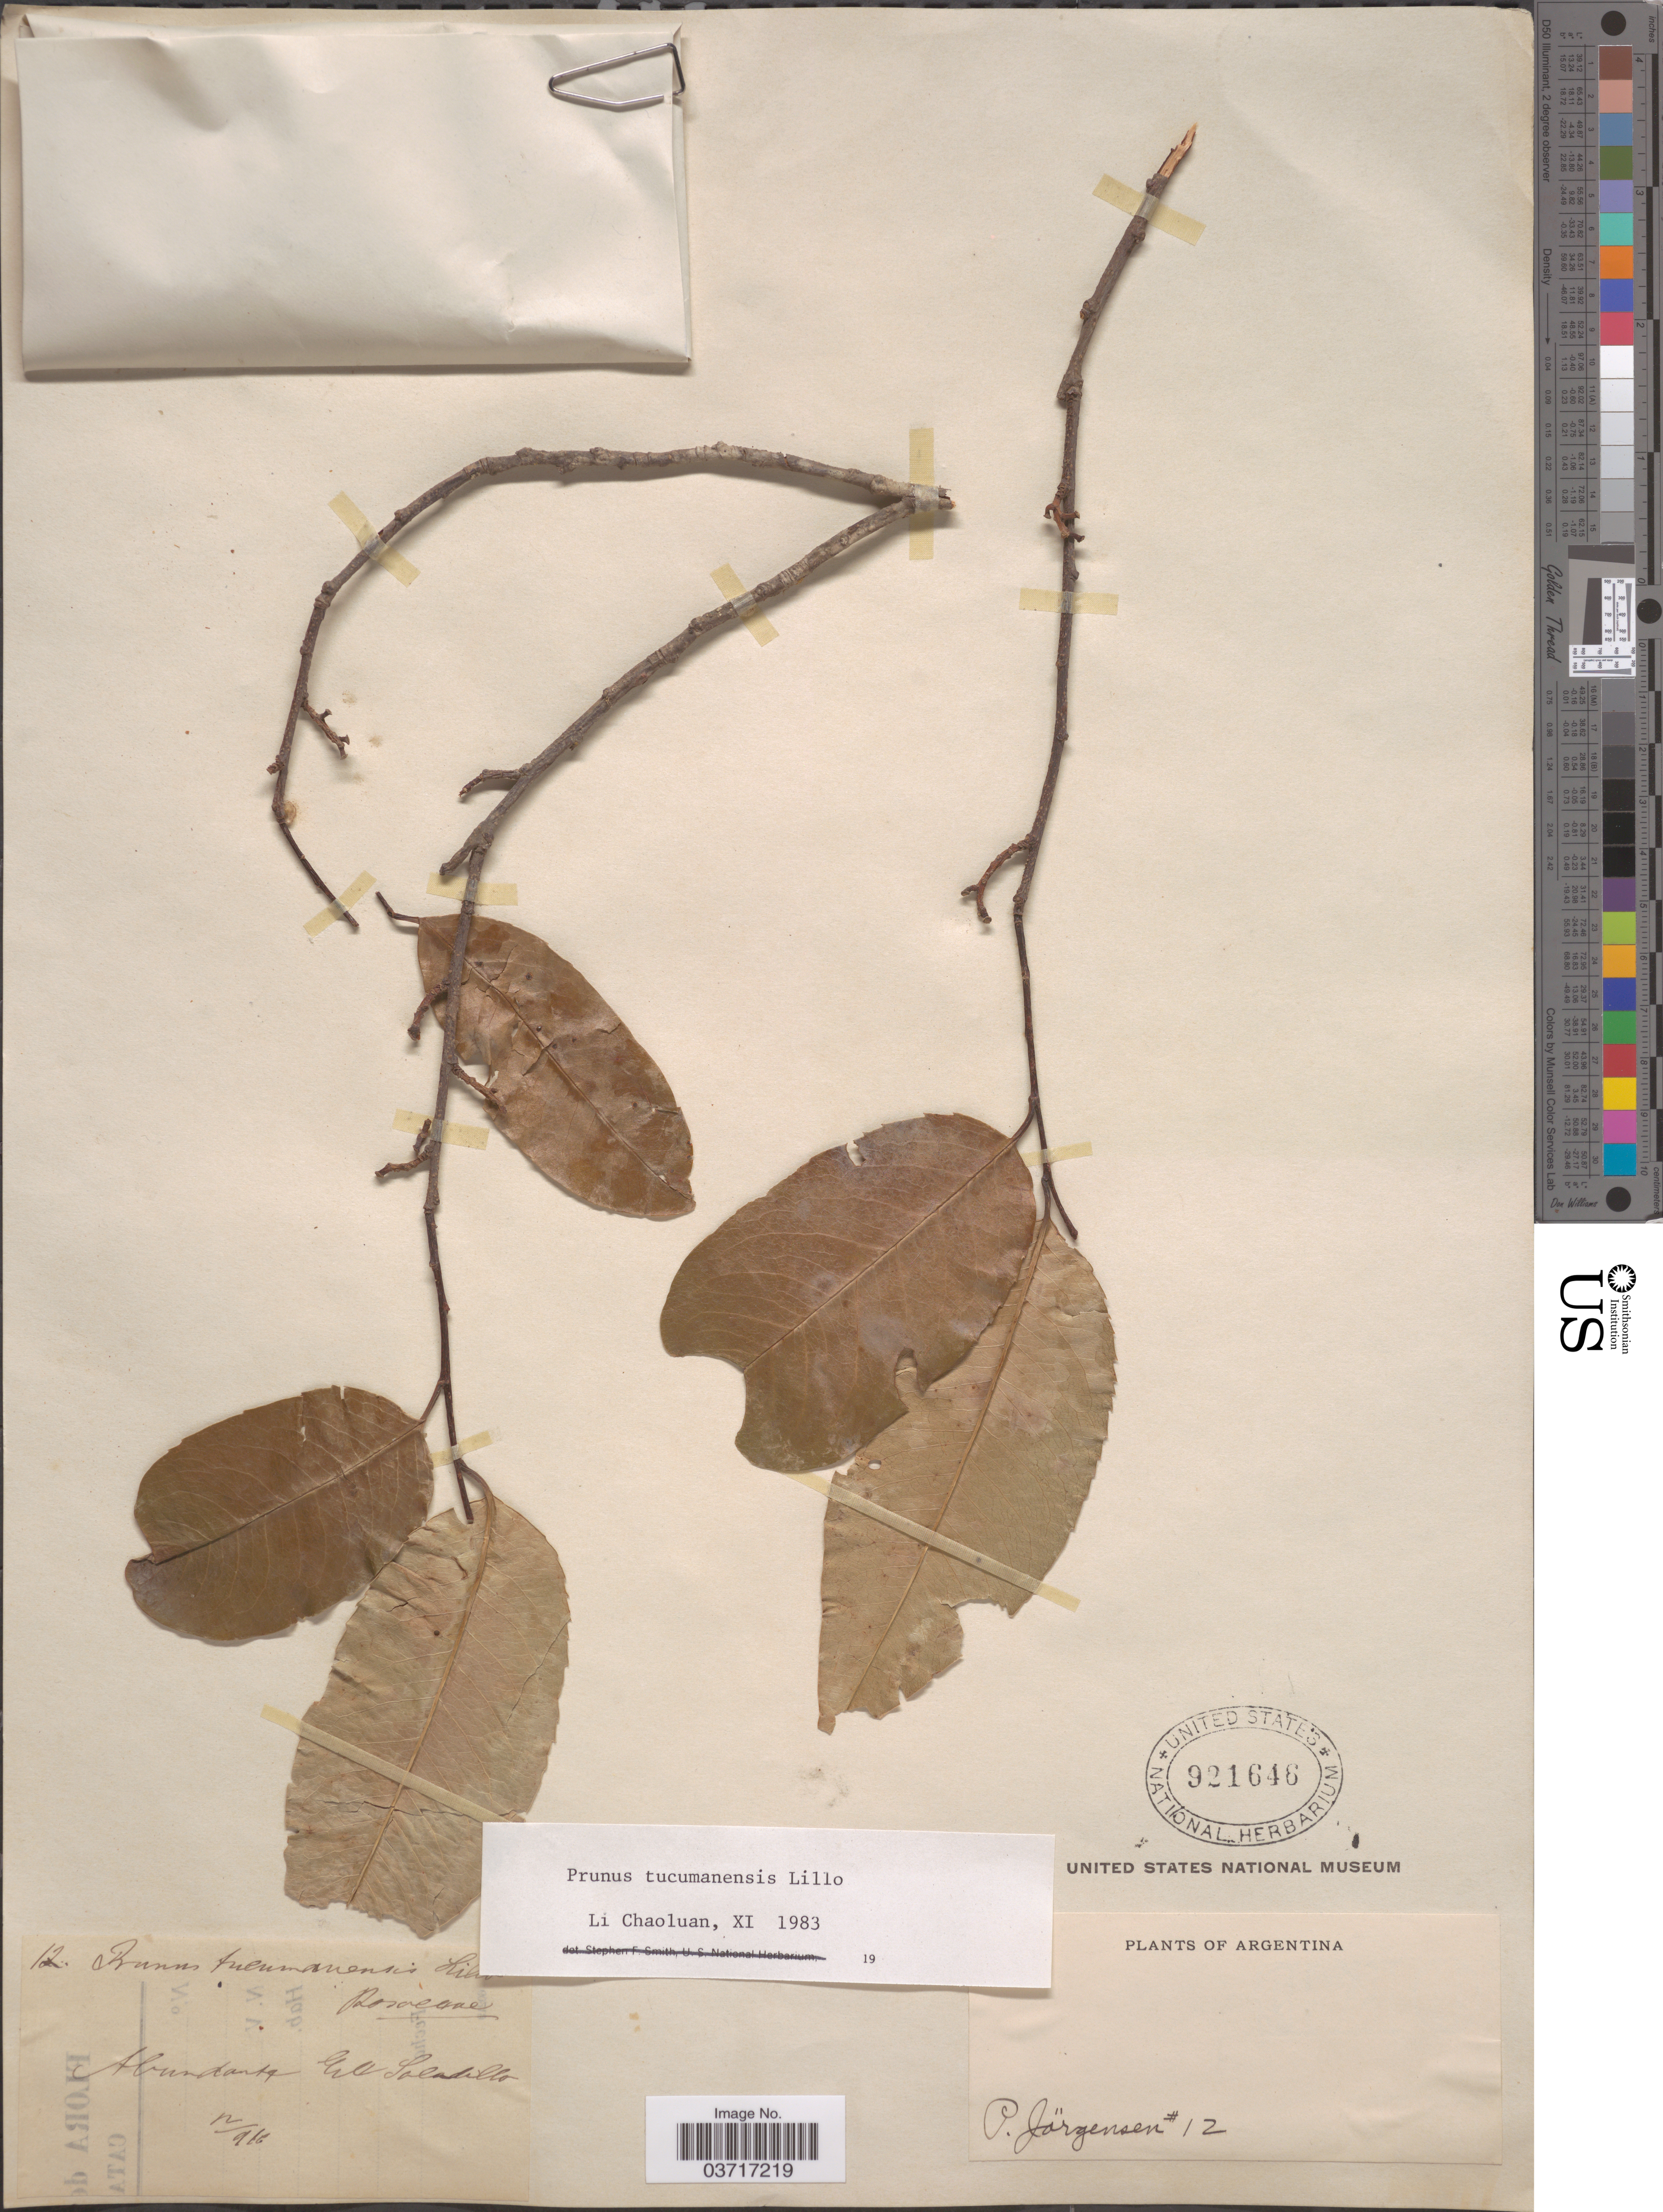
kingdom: Plantae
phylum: Tracheophyta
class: Magnoliopsida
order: Rosales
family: Rosaceae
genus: Prunus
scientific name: Prunus tucumanensis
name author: Lillo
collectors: P. Jörgensen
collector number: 12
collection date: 1916-12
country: Argentina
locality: Abundante El Saladillo.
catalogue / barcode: US 921646